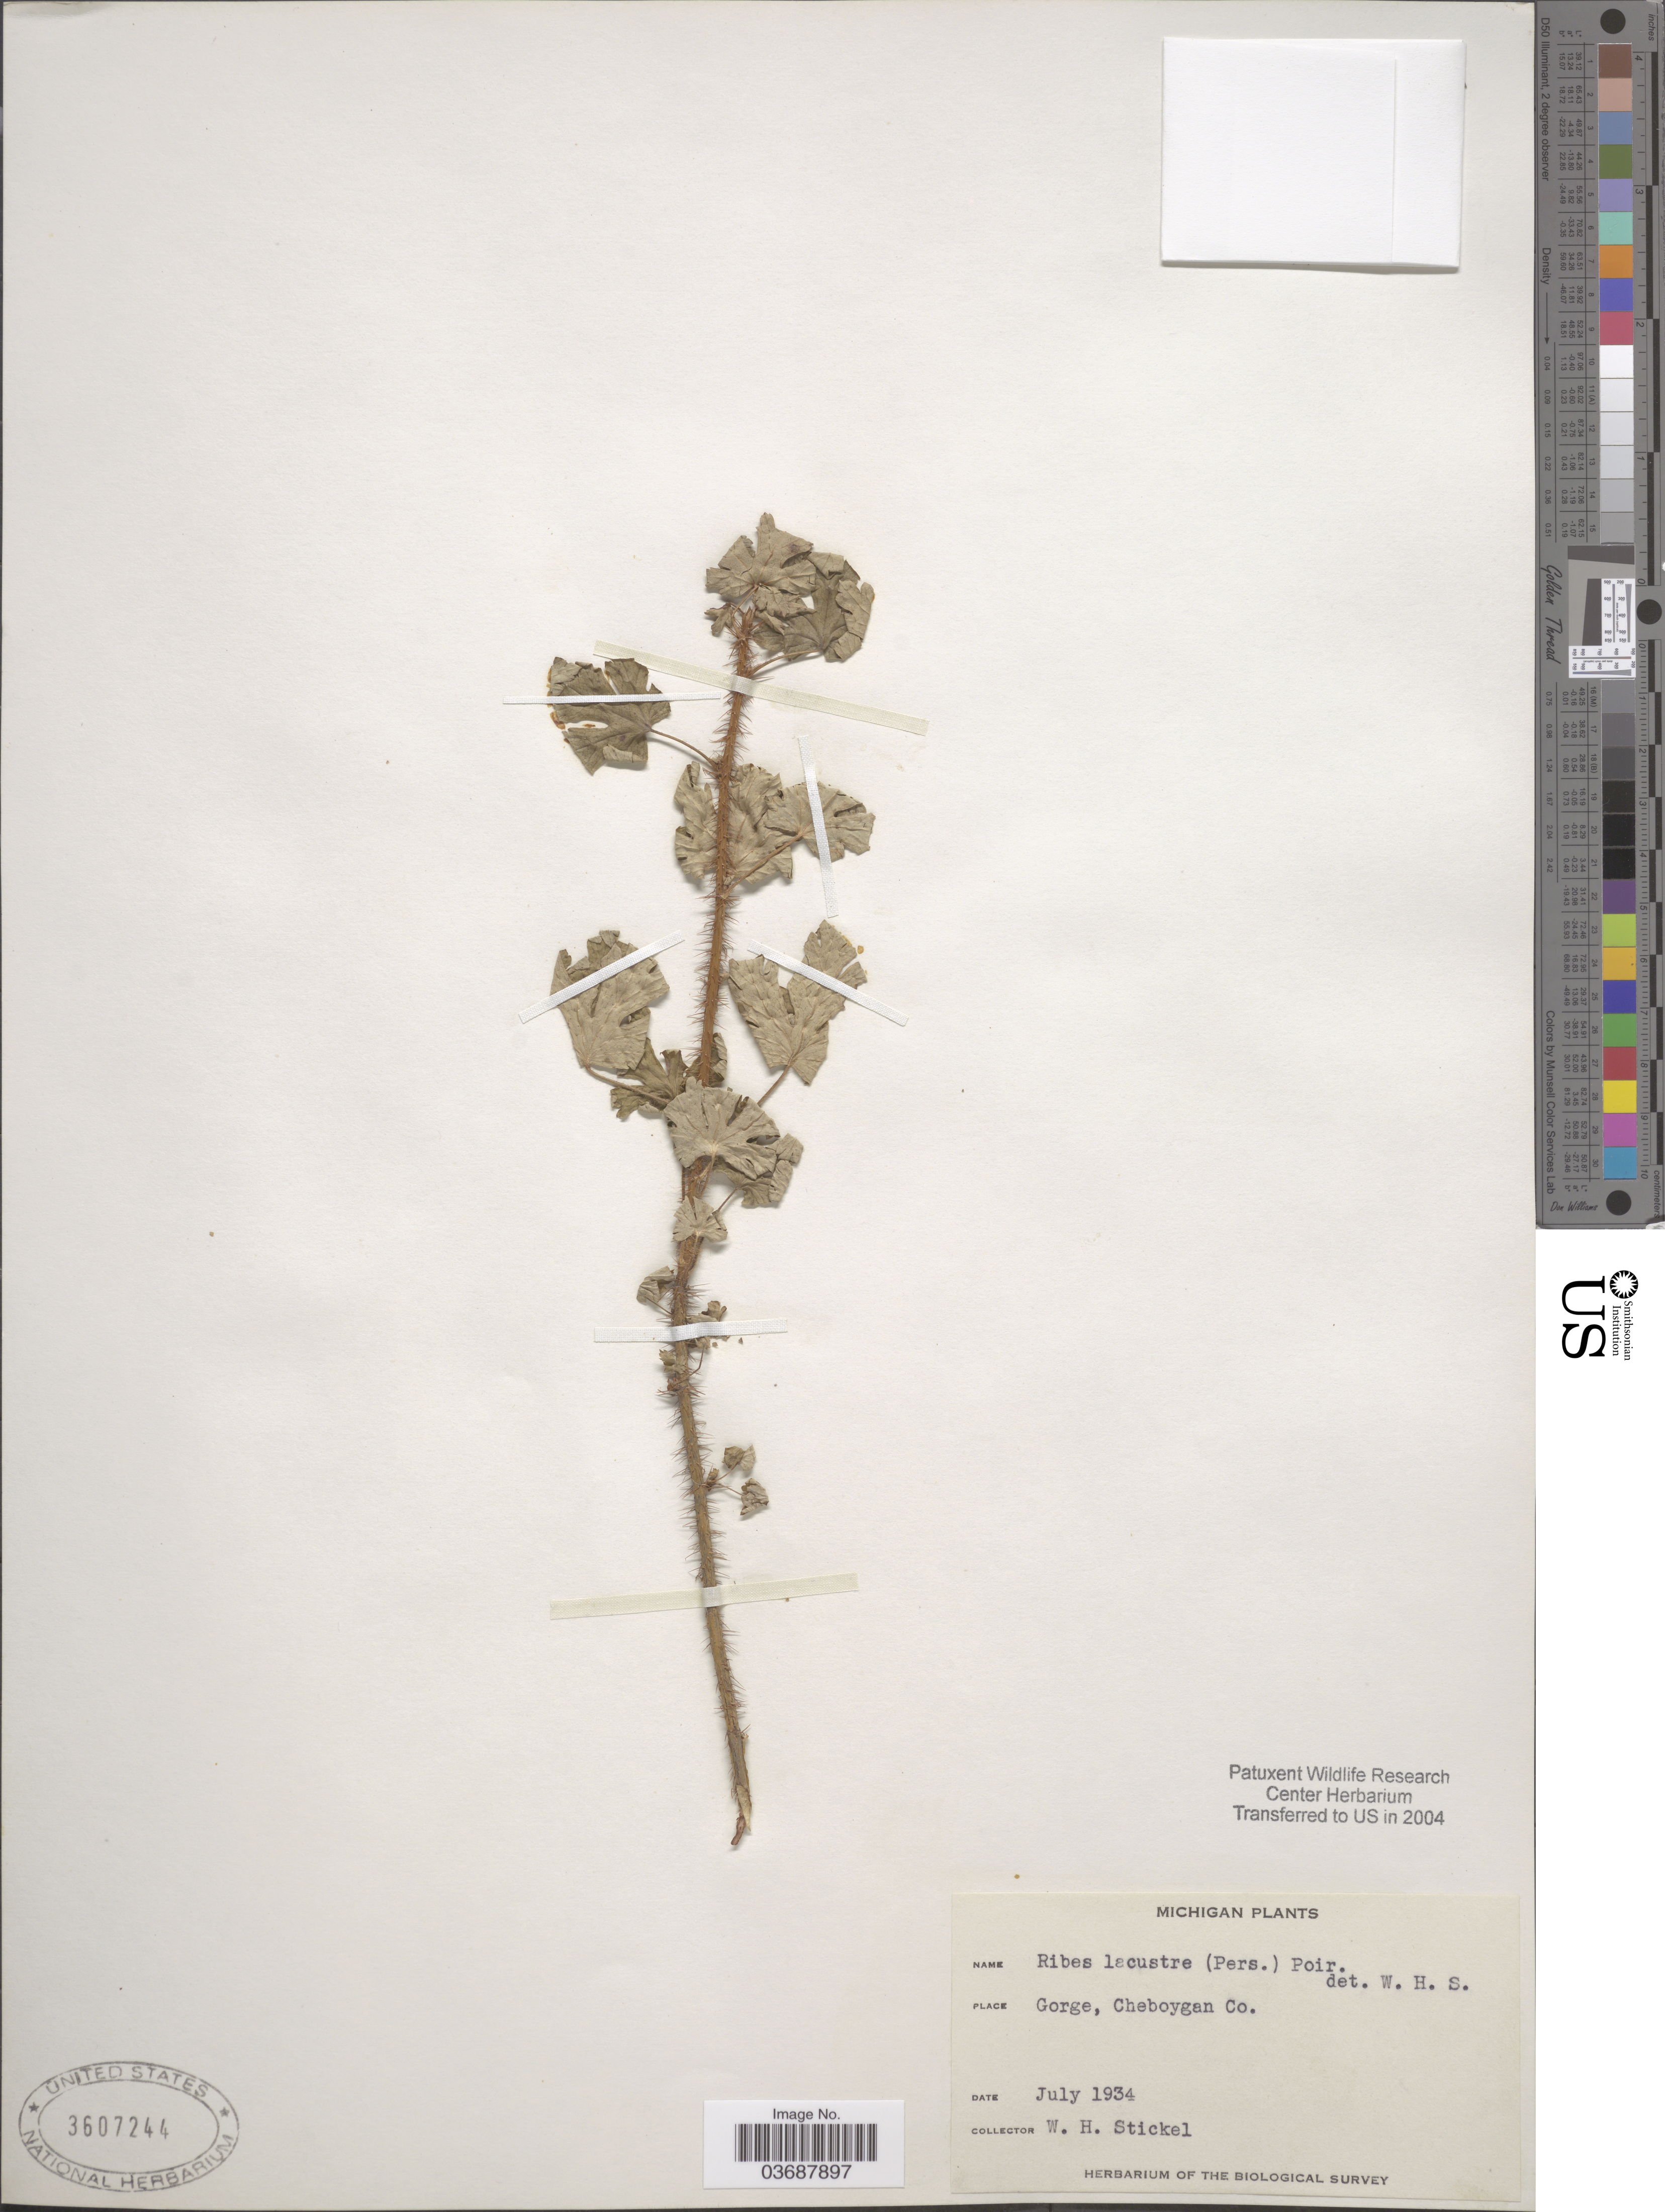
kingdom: Plantae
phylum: Tracheophyta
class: Magnoliopsida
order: Saxifragales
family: Grossulariaceae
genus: Ribes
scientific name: Ribes lacustre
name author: (Pers.) Poir.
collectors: W. Stickel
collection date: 1934-07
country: United States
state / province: Michigan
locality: Gorge, Cheboygan Co.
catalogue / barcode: US 3607244